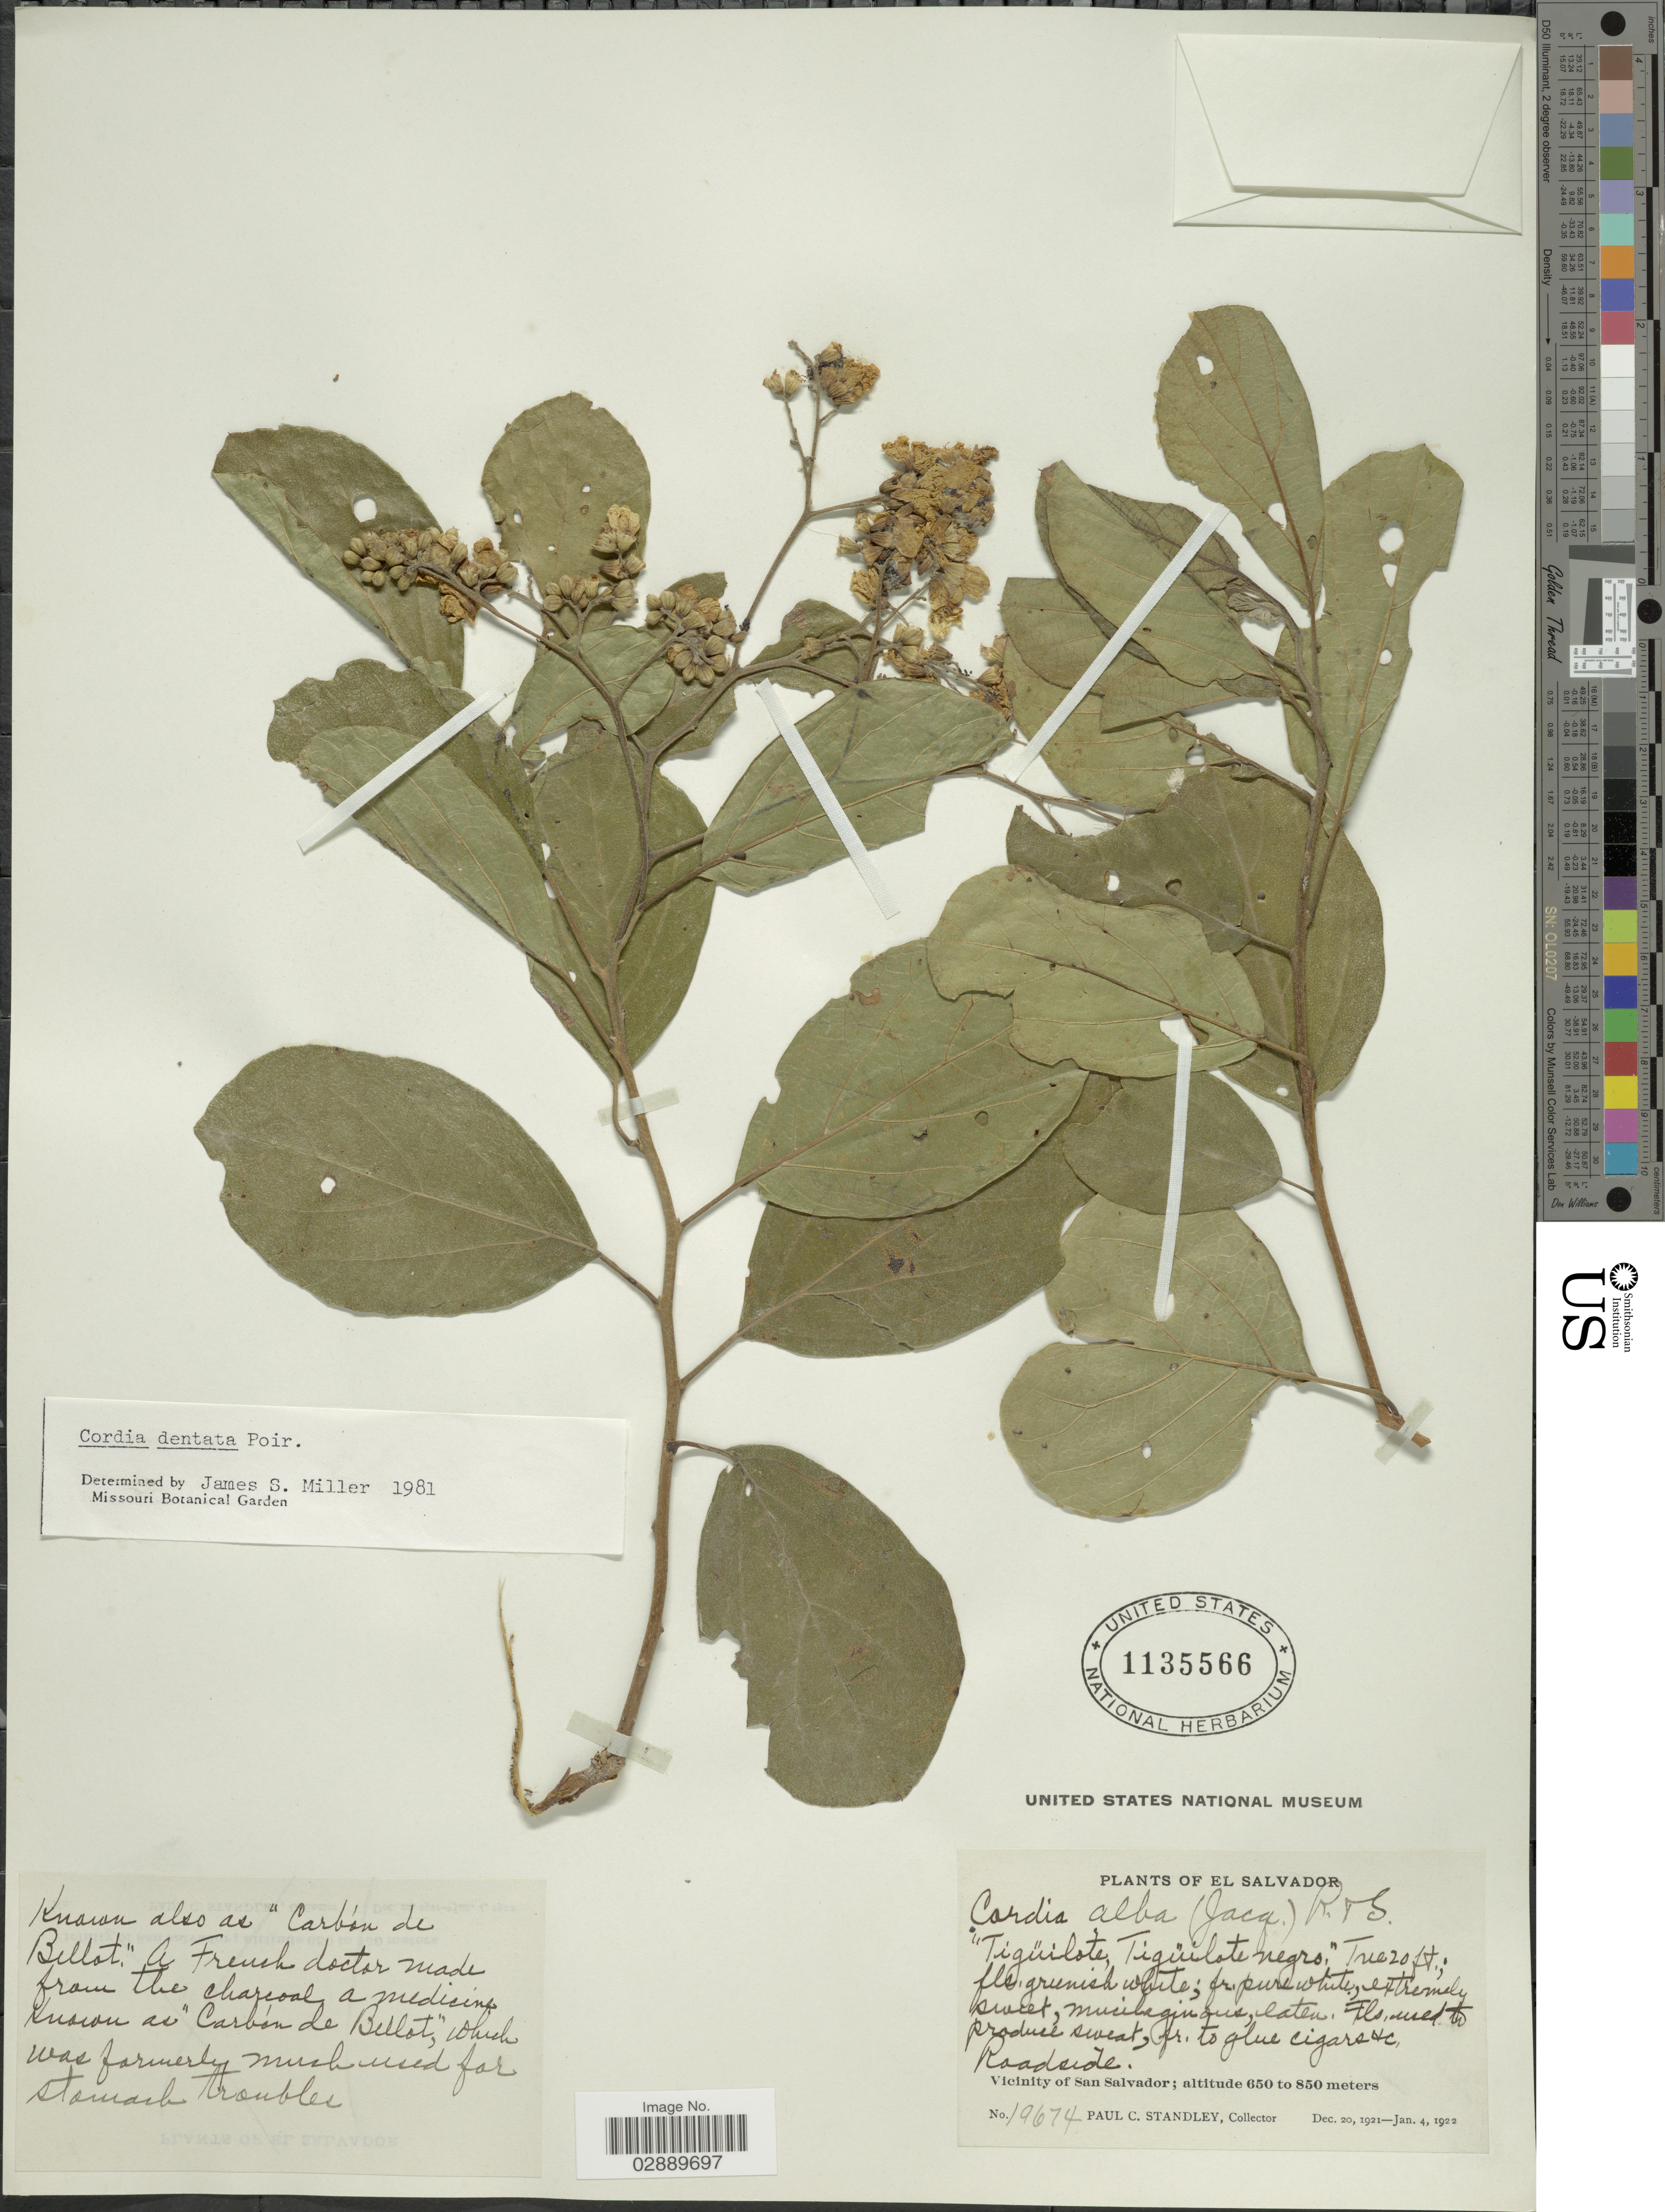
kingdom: Plantae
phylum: Tracheophyta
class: Magnoliopsida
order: Boraginales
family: Cordiaceae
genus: Cordia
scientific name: Cordia dentata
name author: Poir.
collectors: P. C. Standley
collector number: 19674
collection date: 1921-12-20/1922-01-04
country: El Salvador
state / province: San Salvador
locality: Roadside. Vicinity of San Salvador.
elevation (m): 650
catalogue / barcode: US 1135566